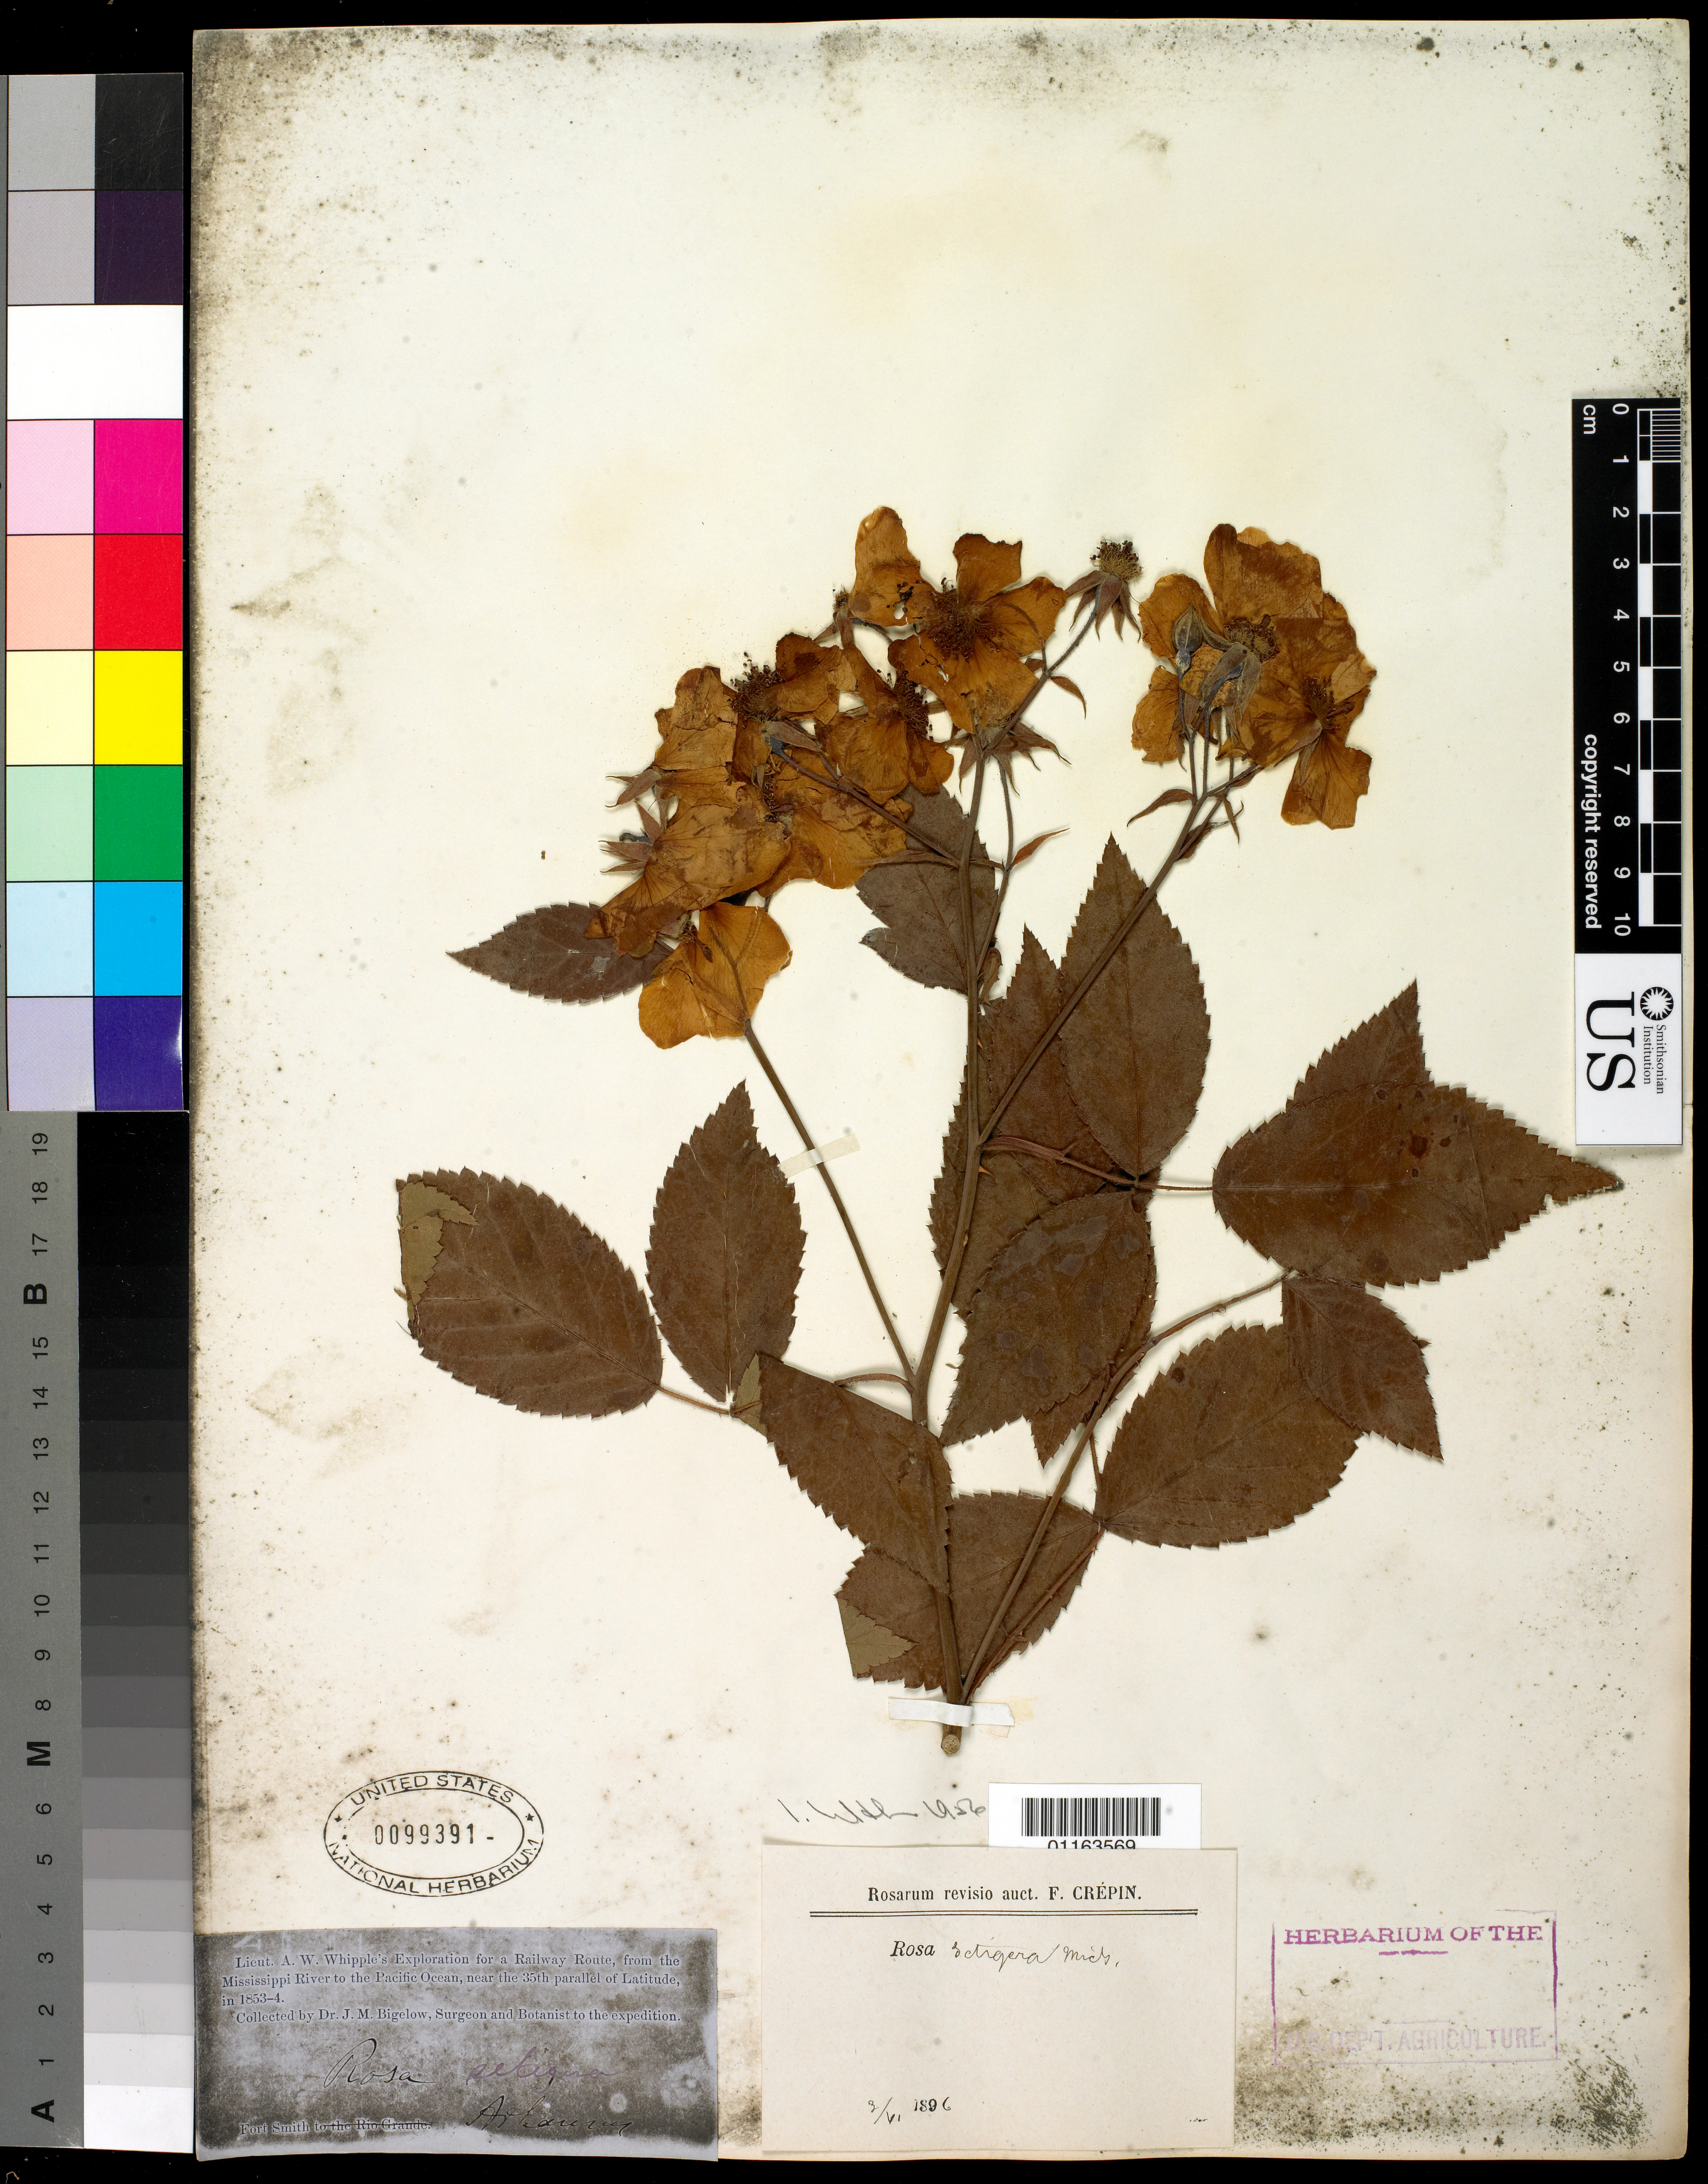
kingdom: Plantae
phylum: Tracheophyta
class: Magnoliopsida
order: Rosales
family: Rosaceae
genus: Rosa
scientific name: Rosa setigera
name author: Michx.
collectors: J. M. Bigelow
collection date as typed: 1853 to -- --- 1854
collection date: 1853/1854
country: United States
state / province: Arkansas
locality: Fort Smith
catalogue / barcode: US 99391